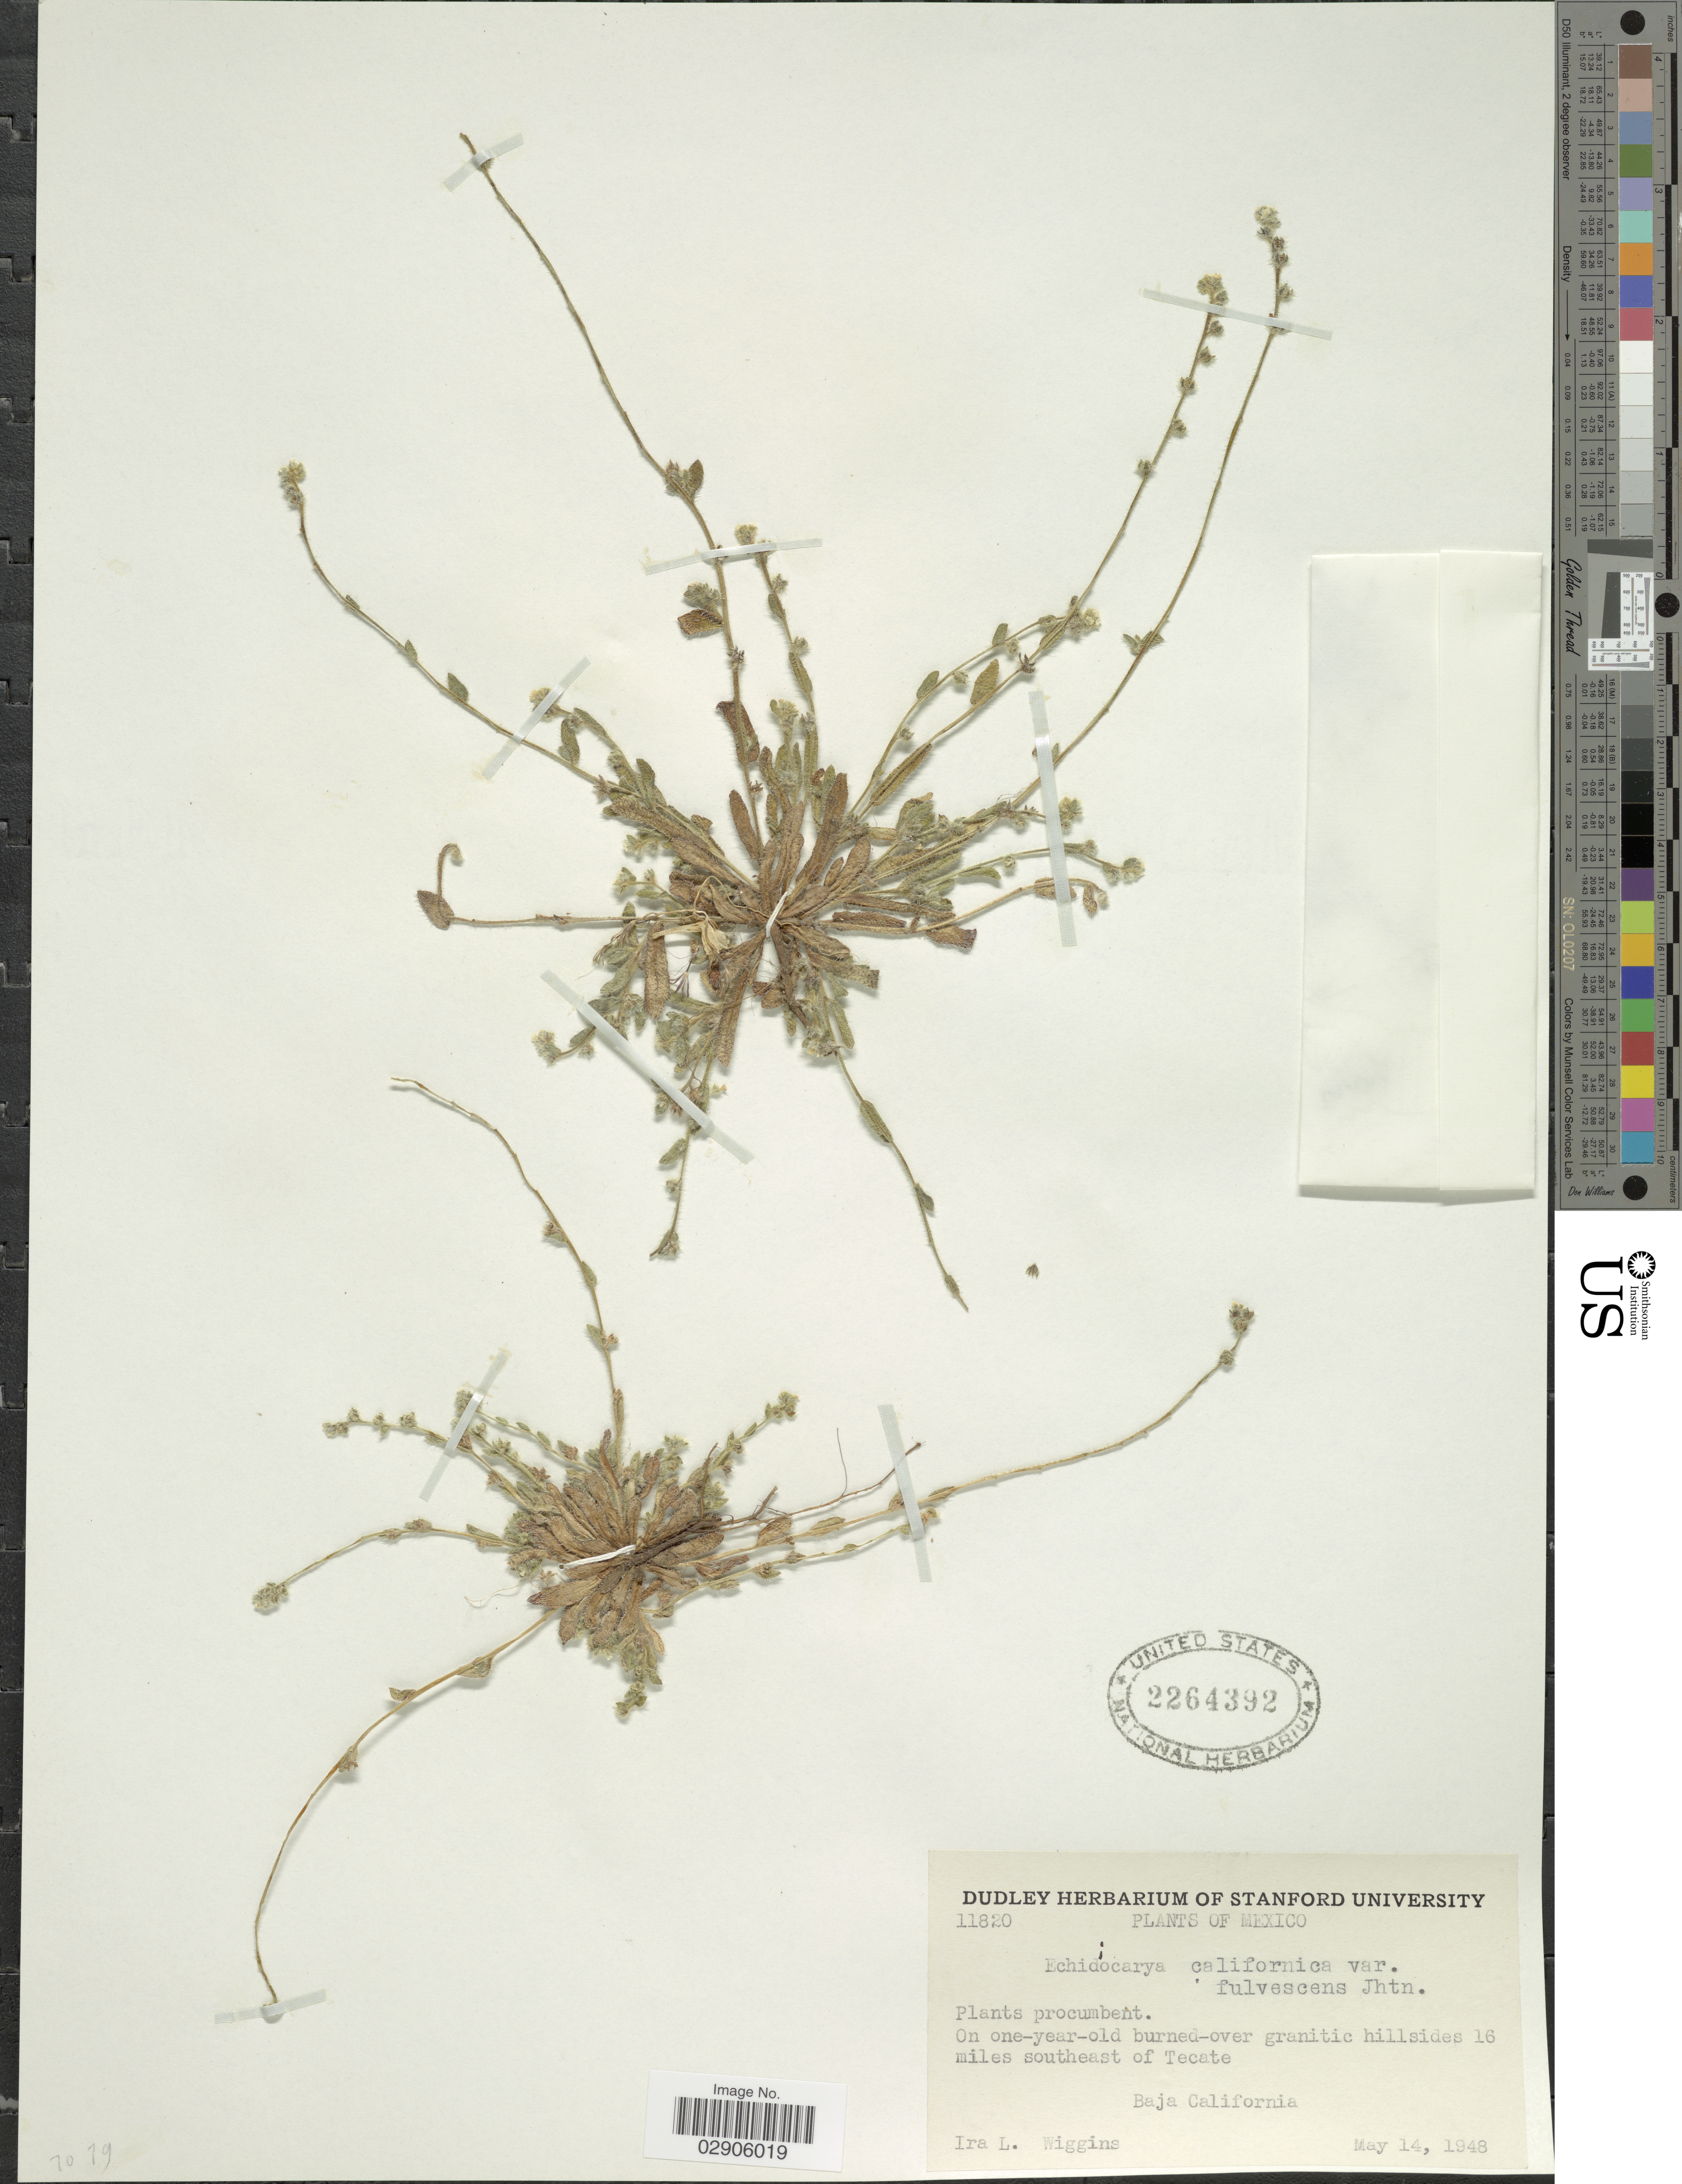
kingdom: Plantae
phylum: Tracheophyta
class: Magnoliopsida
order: Boraginales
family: Boraginaceae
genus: Plagiobothrys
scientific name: Plagiobothrys californicus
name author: (A. Gray) Greene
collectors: I. L. Wiggins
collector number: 11820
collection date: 1948-05-14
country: Mexico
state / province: Baja California Norte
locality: On one-year-old burned-over granitic hillsides 16 miles southeast of Tecate, Baja California.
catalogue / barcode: US 2264392